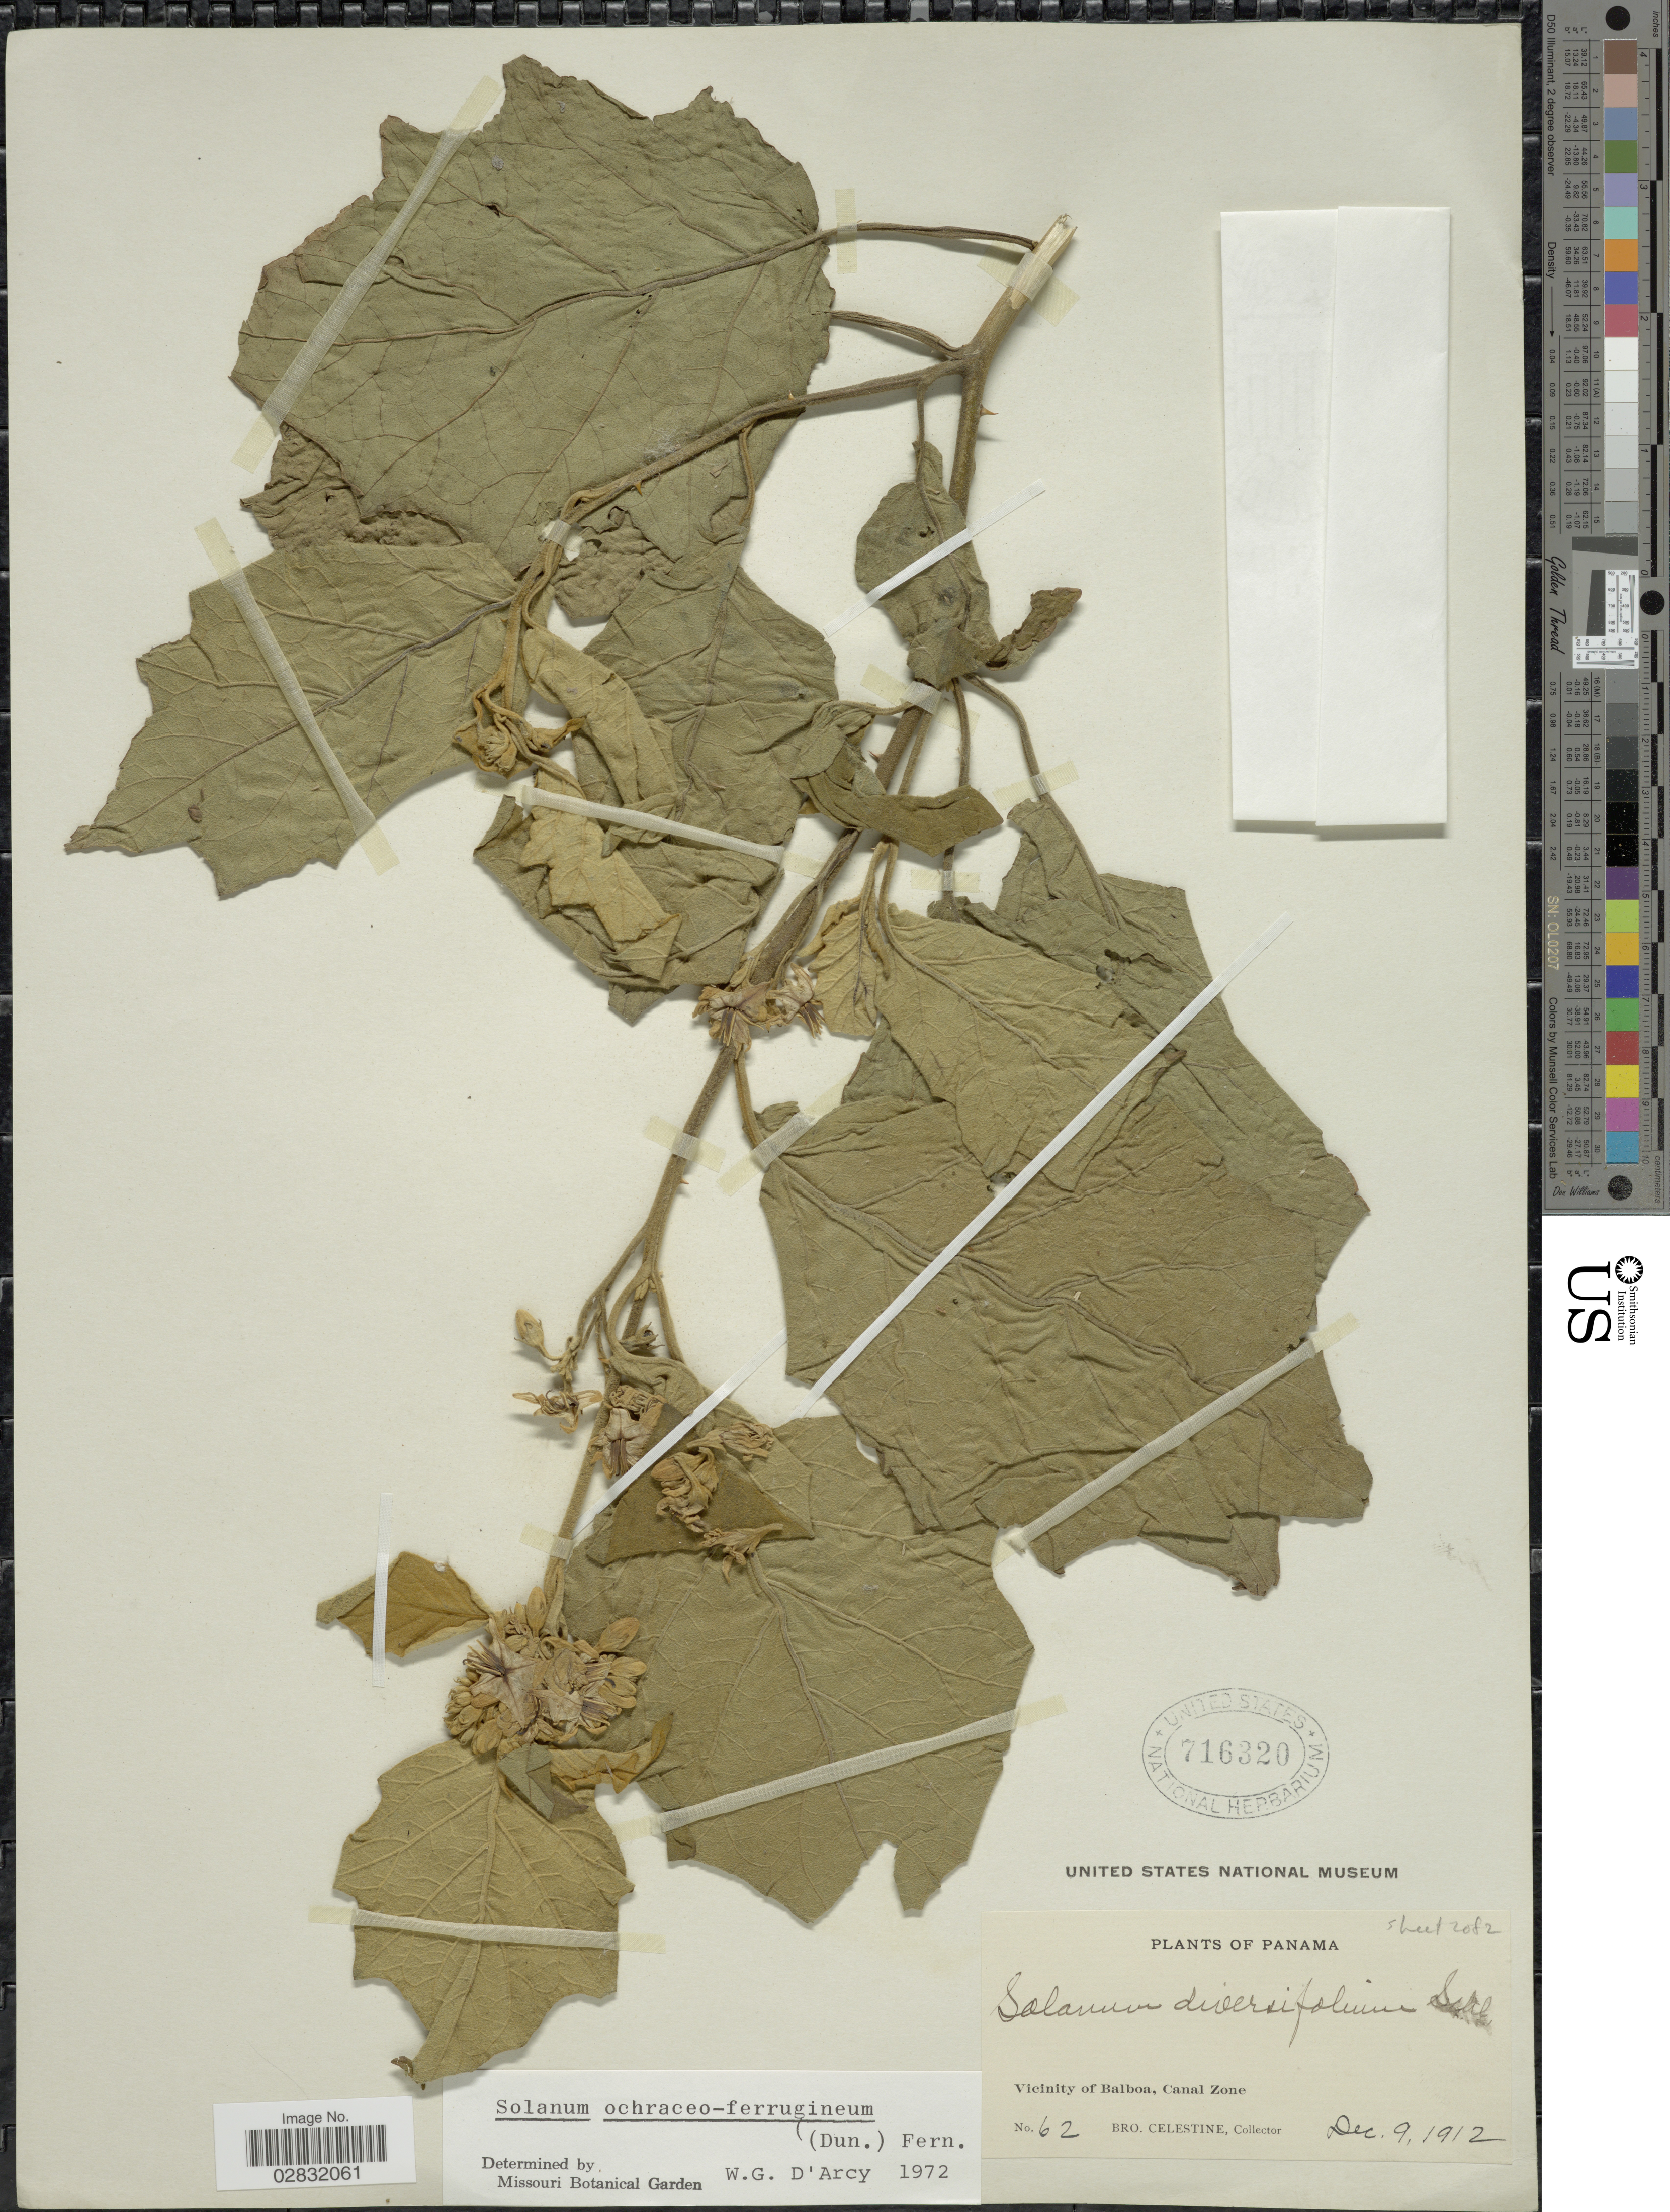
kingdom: Plantae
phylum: Tracheophyta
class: Magnoliopsida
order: Solanales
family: Solanaceae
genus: Solanum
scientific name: Solanum ochraceo-ferrugineum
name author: (Dunal) Fernald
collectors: B. Celestine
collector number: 62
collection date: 1912-12-09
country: Panama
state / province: Colón / Panamá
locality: Vicinity of Balboa, Canal Zone.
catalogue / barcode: US 716320